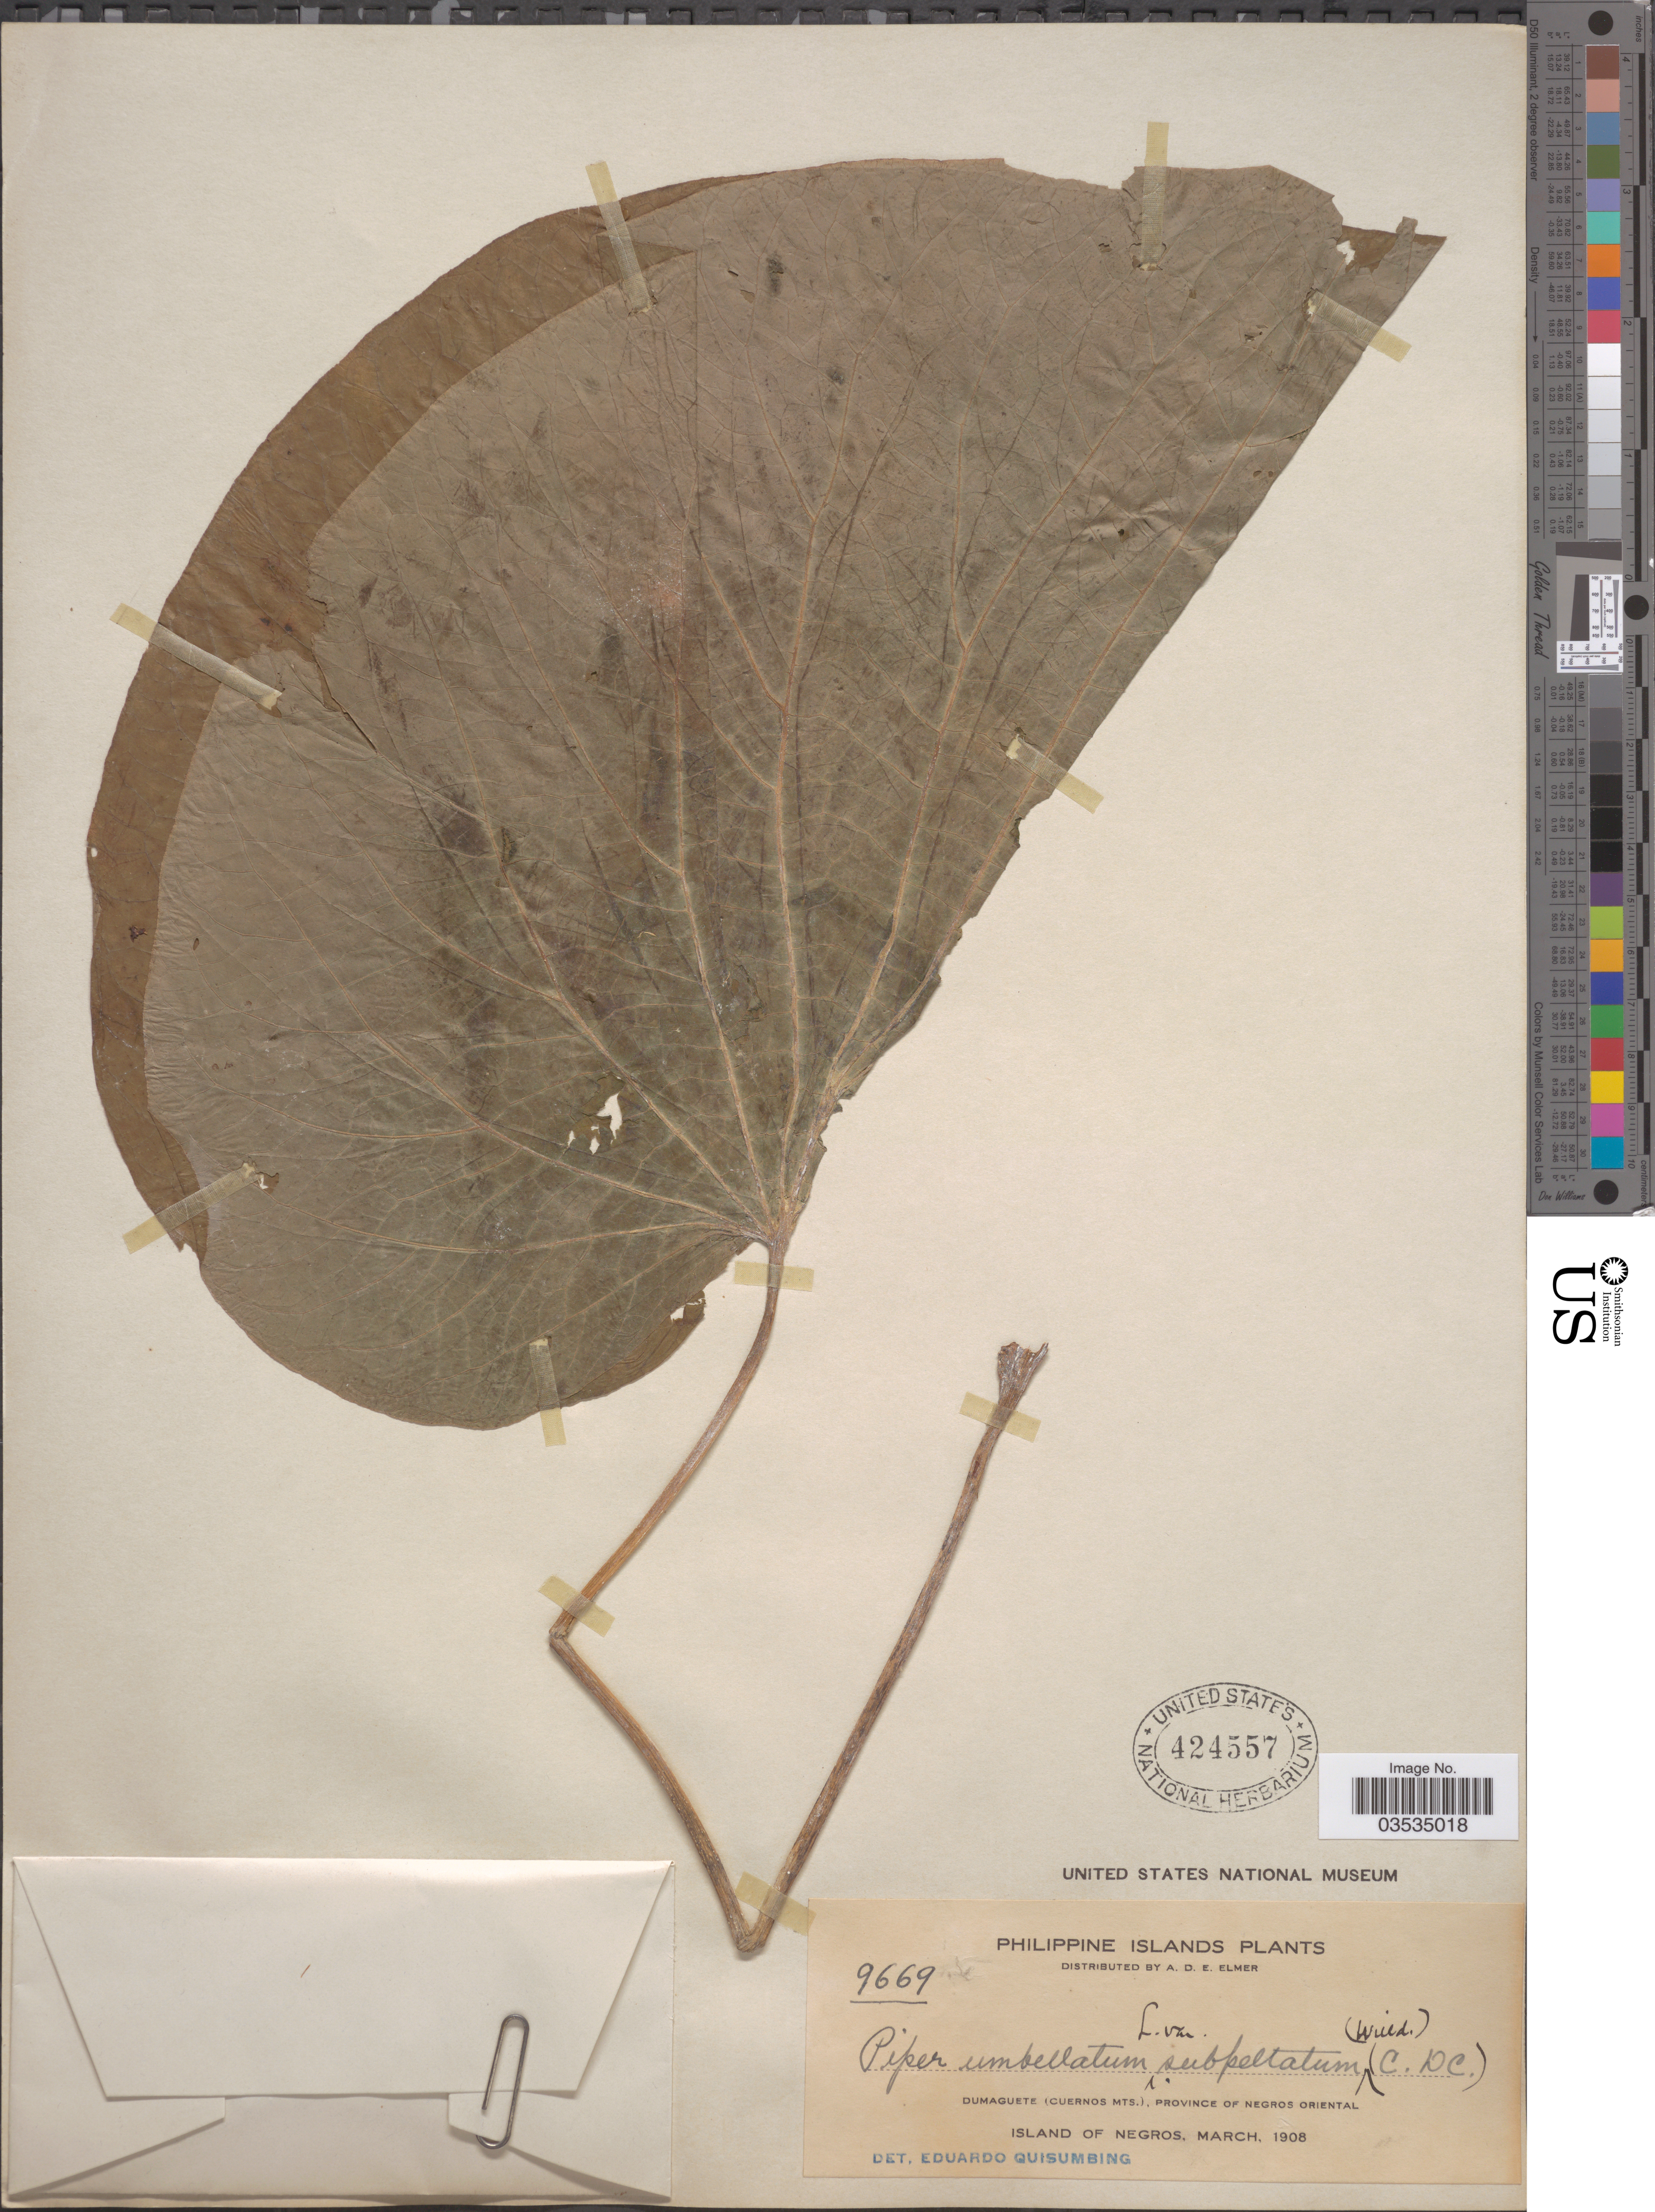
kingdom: Plantae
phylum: Tracheophyta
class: Magnoliopsida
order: Piperales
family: Piperaceae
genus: Piper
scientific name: Piper umbellatum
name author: L.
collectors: A. D. E. Elmer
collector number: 9669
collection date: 1908-03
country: Philippines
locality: Dumaguete (Cuernos Mts.), Province of Negros Oriental. Island of Negros.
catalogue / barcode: US 424557